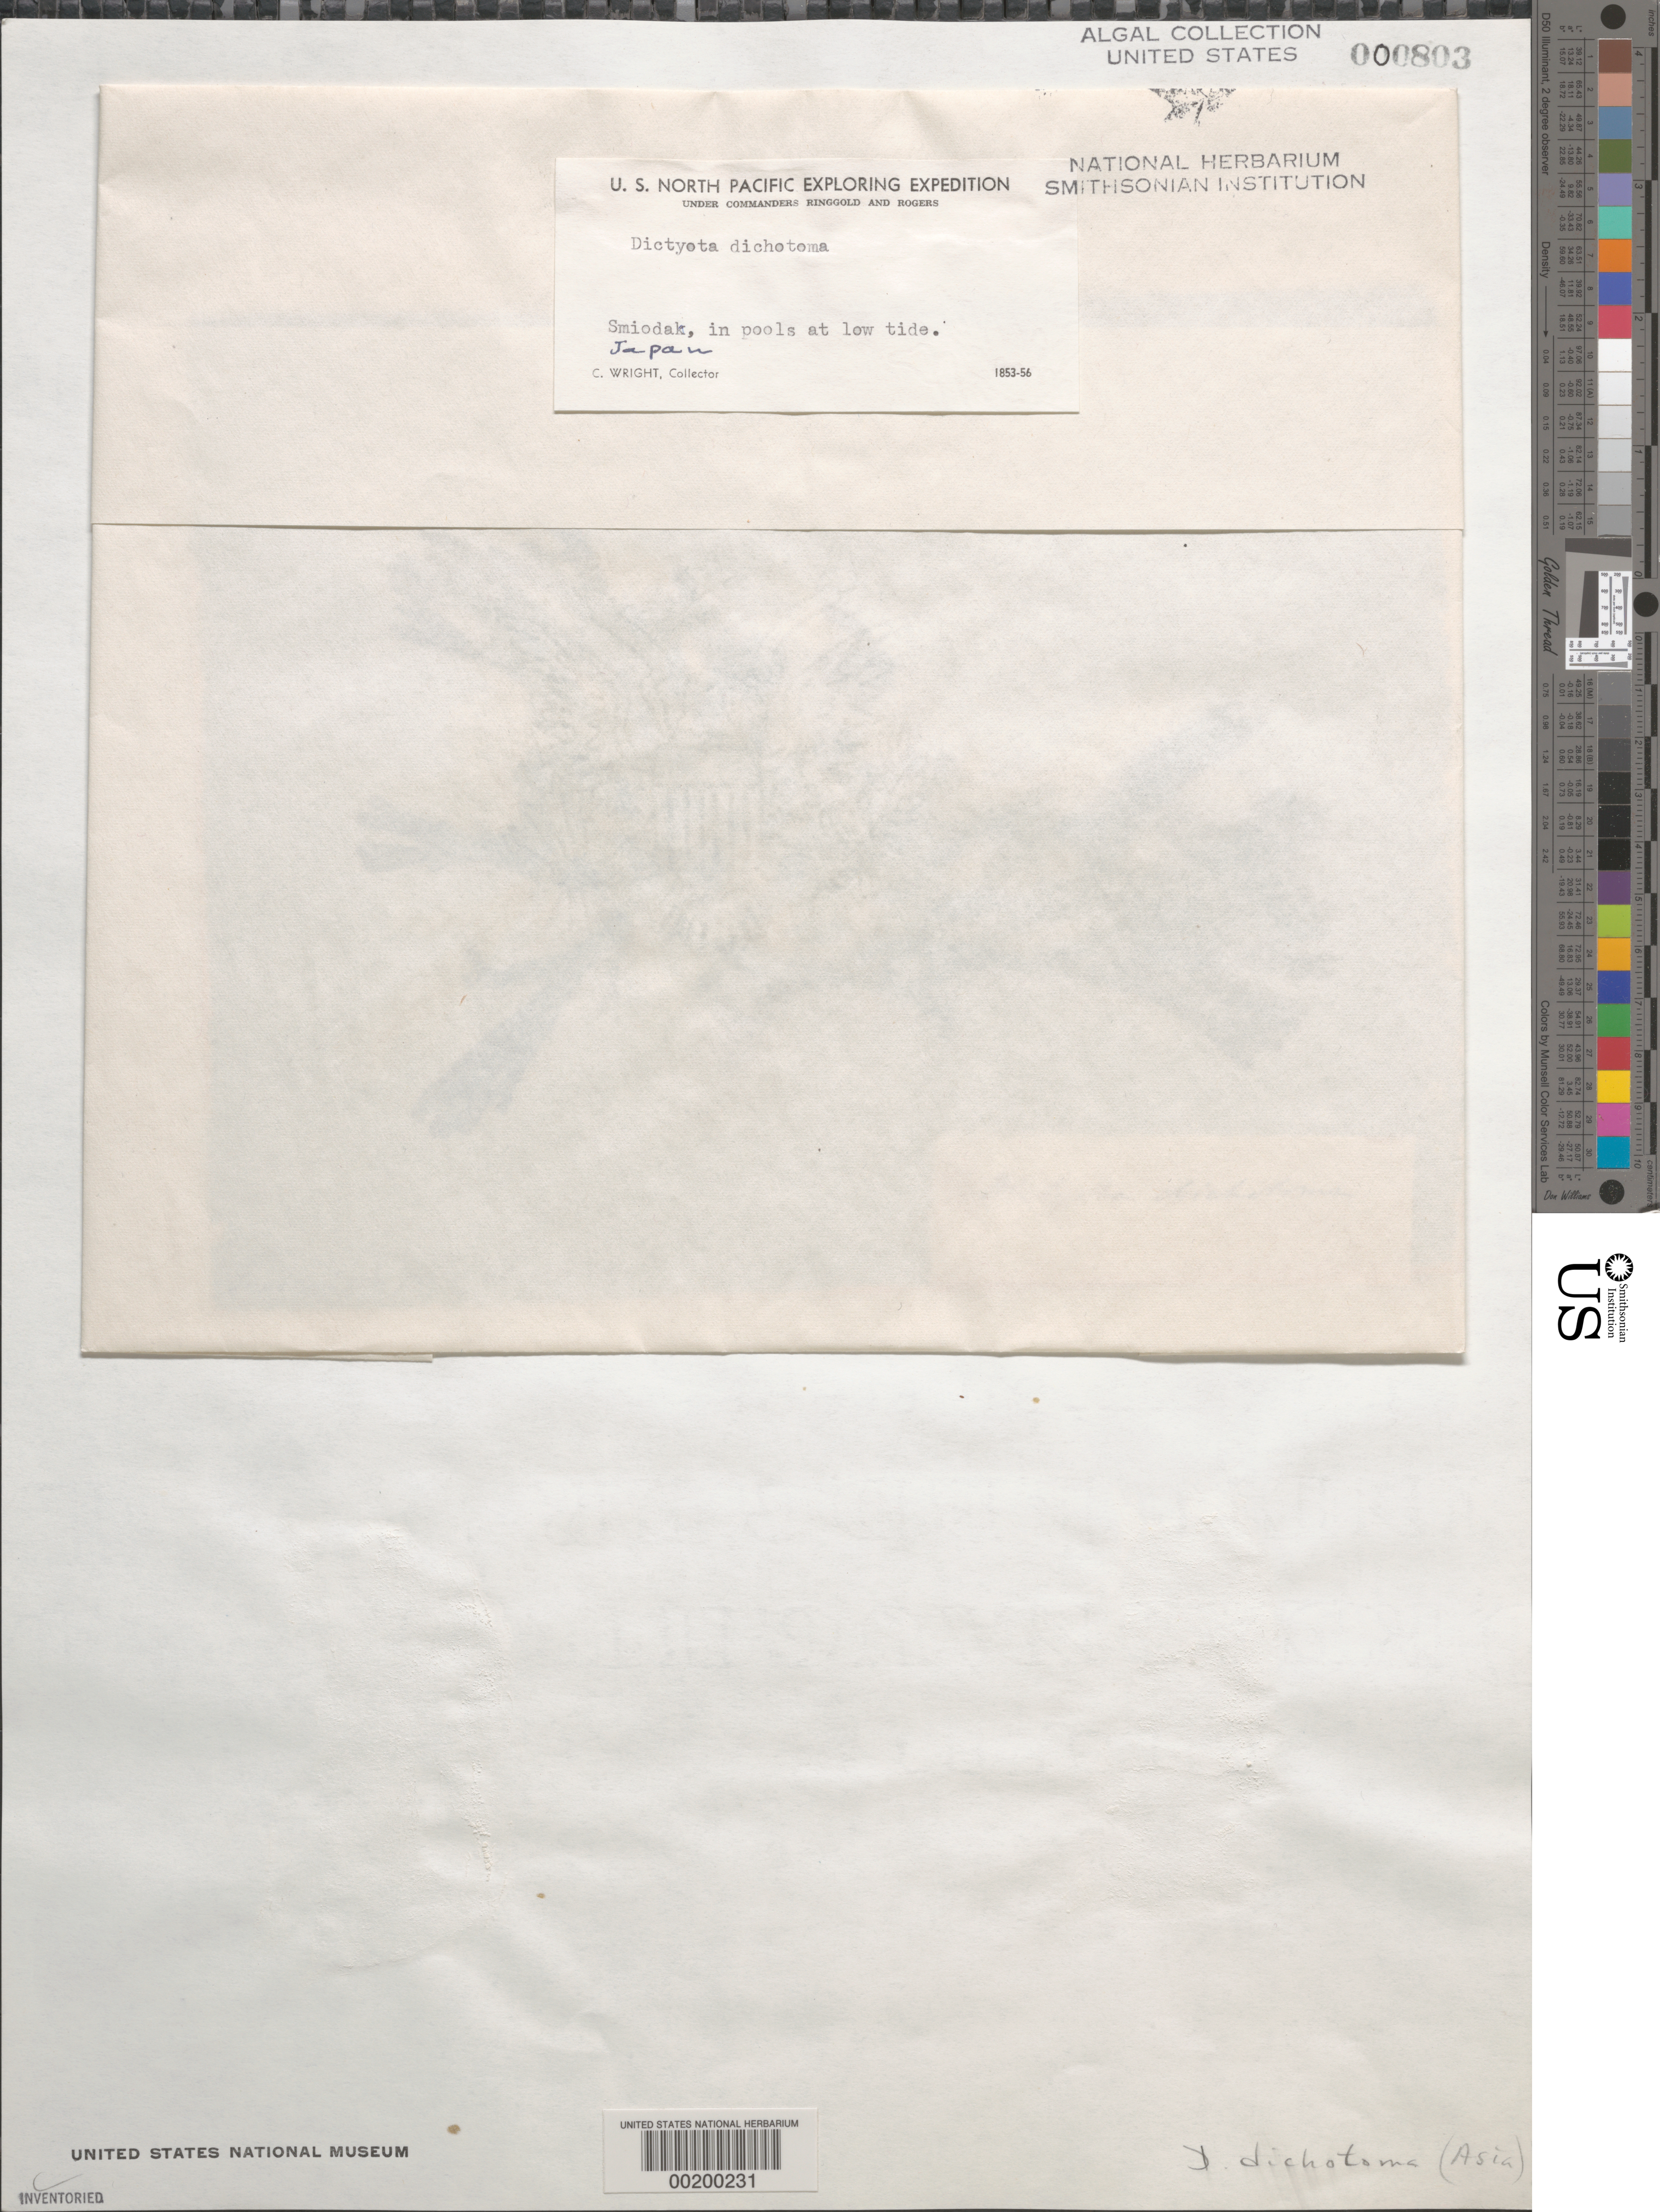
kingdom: Chromista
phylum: Ochrophyta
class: Phaeophyceae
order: Dictyotales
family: Dictyotaceae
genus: Dictyota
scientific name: Dictyota dichotoma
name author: (Huds.) J.V.Lamouroux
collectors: C. Wright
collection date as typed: May 1855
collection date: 1855-05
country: Japan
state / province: Sizuoka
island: Honshu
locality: Shimoda (Smiodah)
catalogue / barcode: US 803